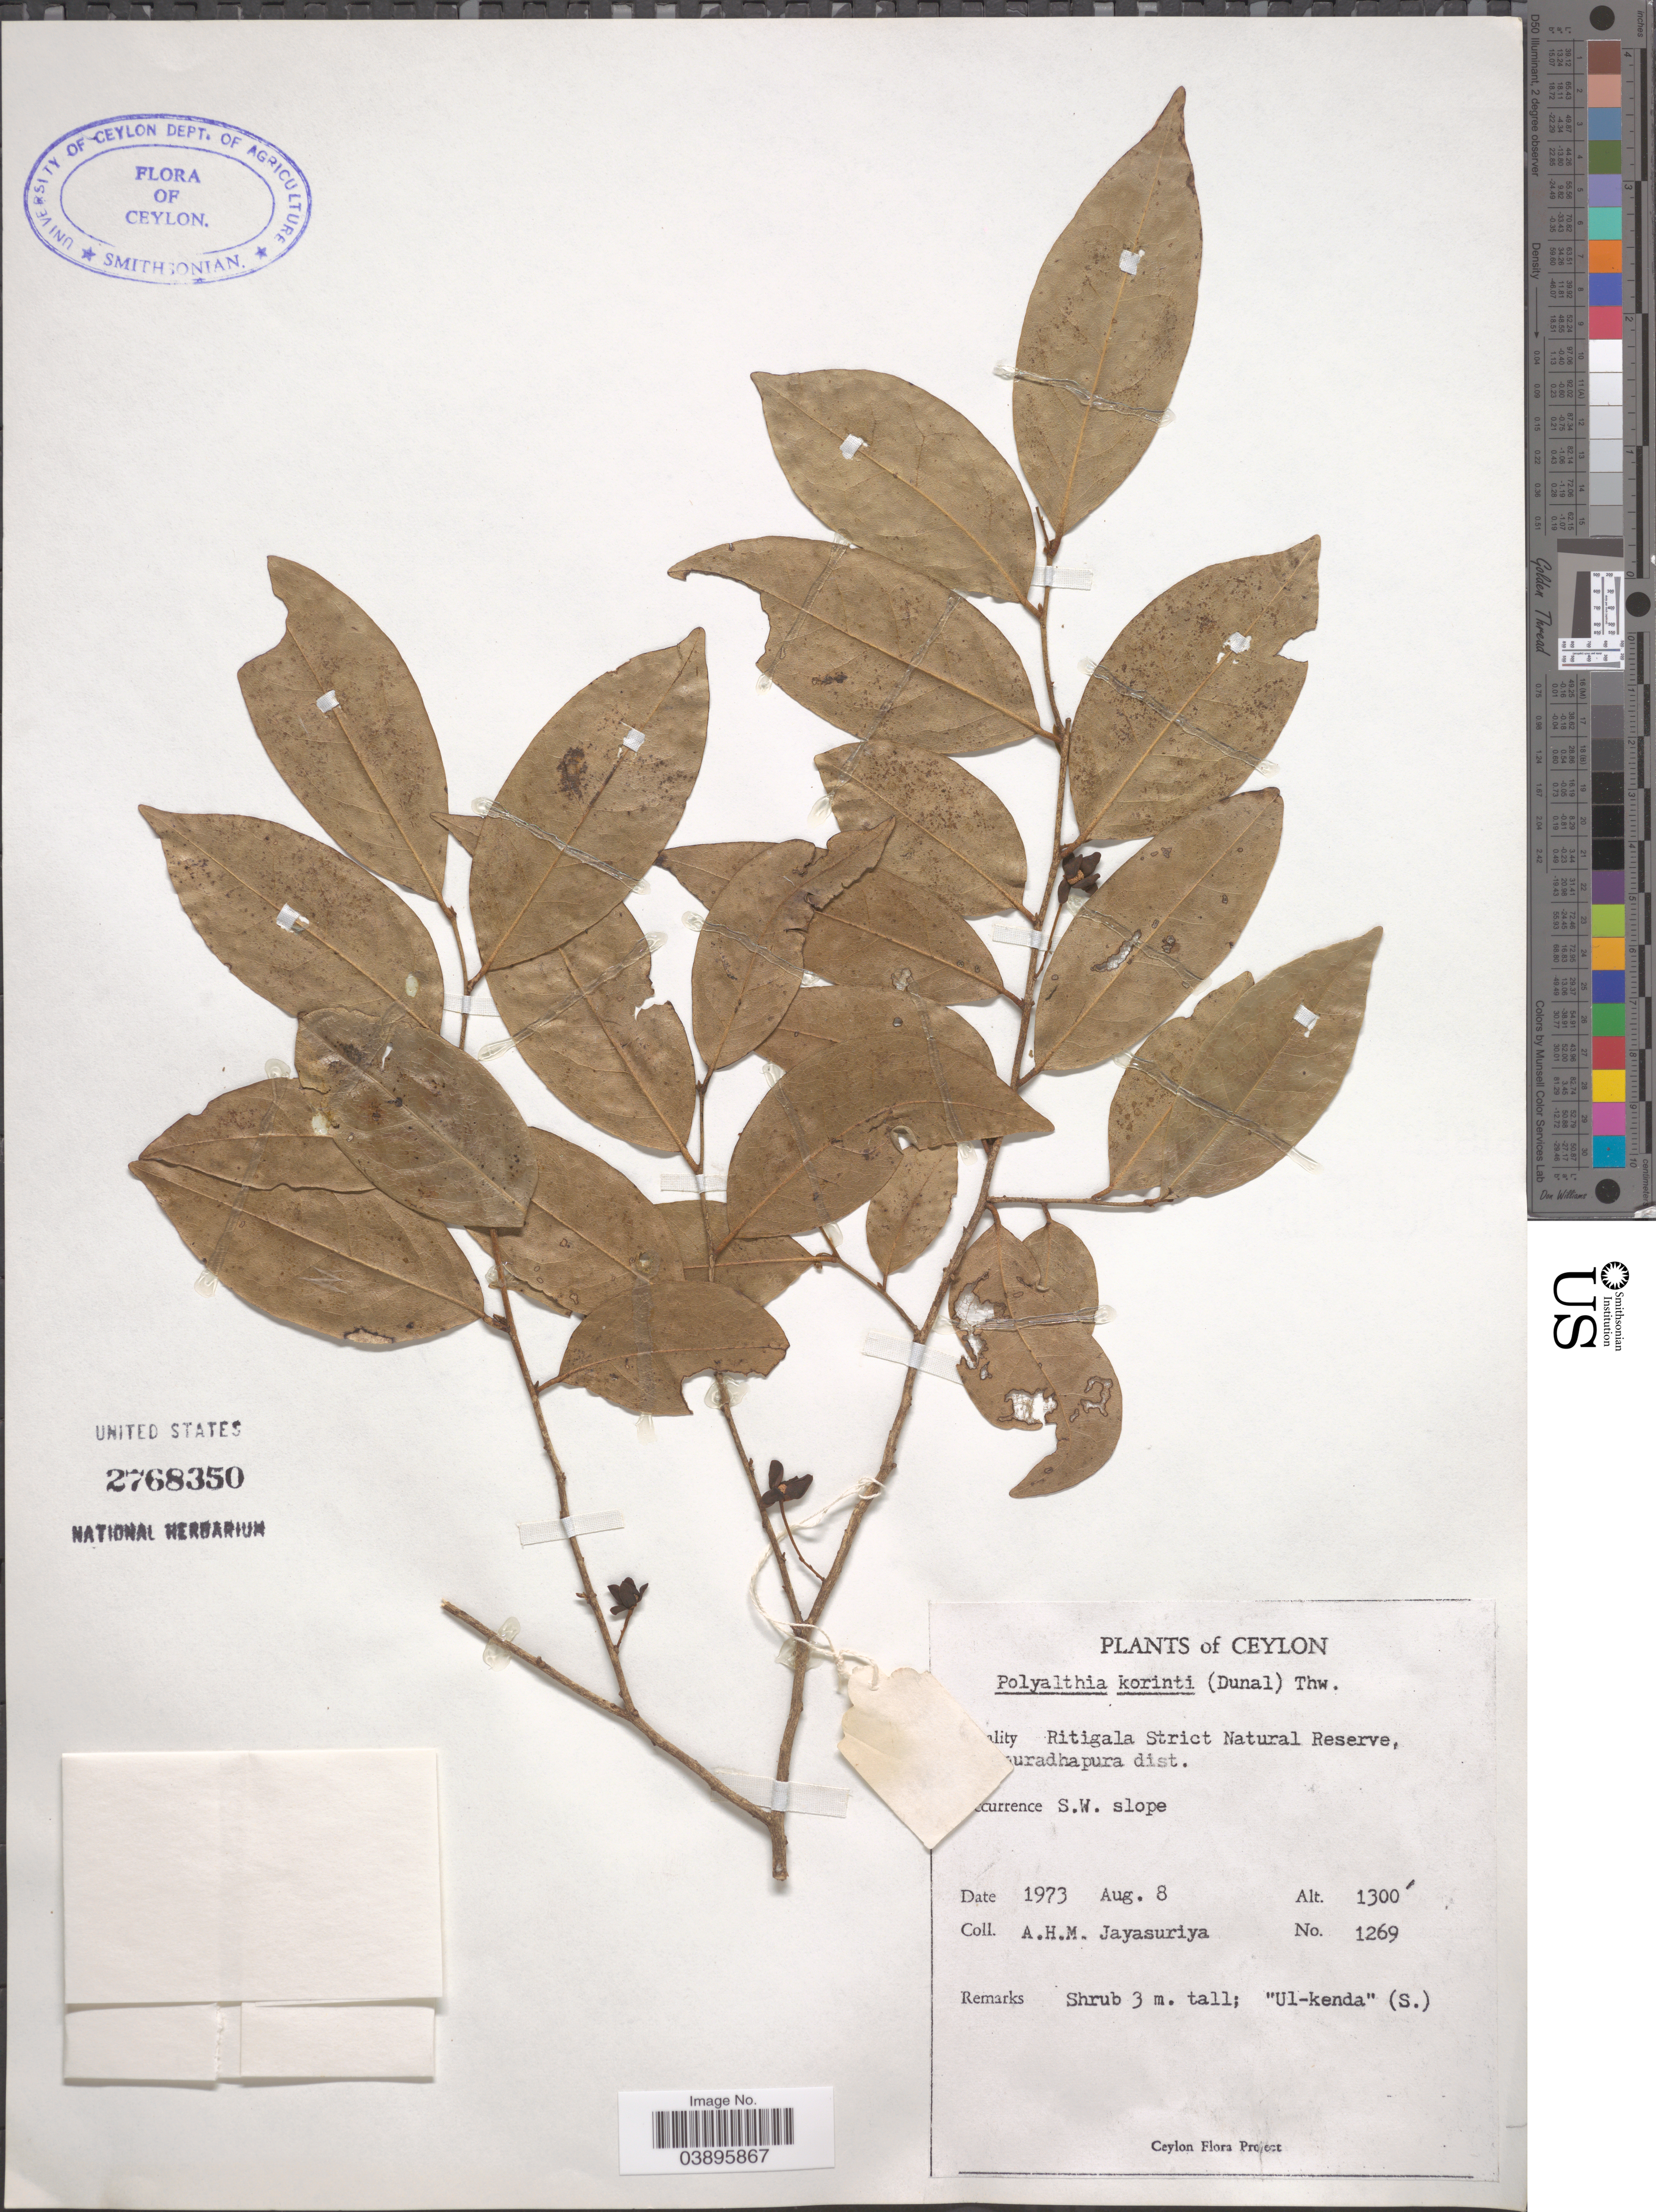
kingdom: Plantae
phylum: Tracheophyta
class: Magnoliopsida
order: Magnoliales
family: Annonaceae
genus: Polyalthia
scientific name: Polyalthia korinti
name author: (Dunal) Thwaites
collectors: A. H. Jayasuriya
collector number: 1269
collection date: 1973-08-08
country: Sri Lanka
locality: Ceylon. Ritigala Strict Natural Reserve, uradhapura dist. S.W. slope.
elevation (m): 396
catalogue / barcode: US 2768350